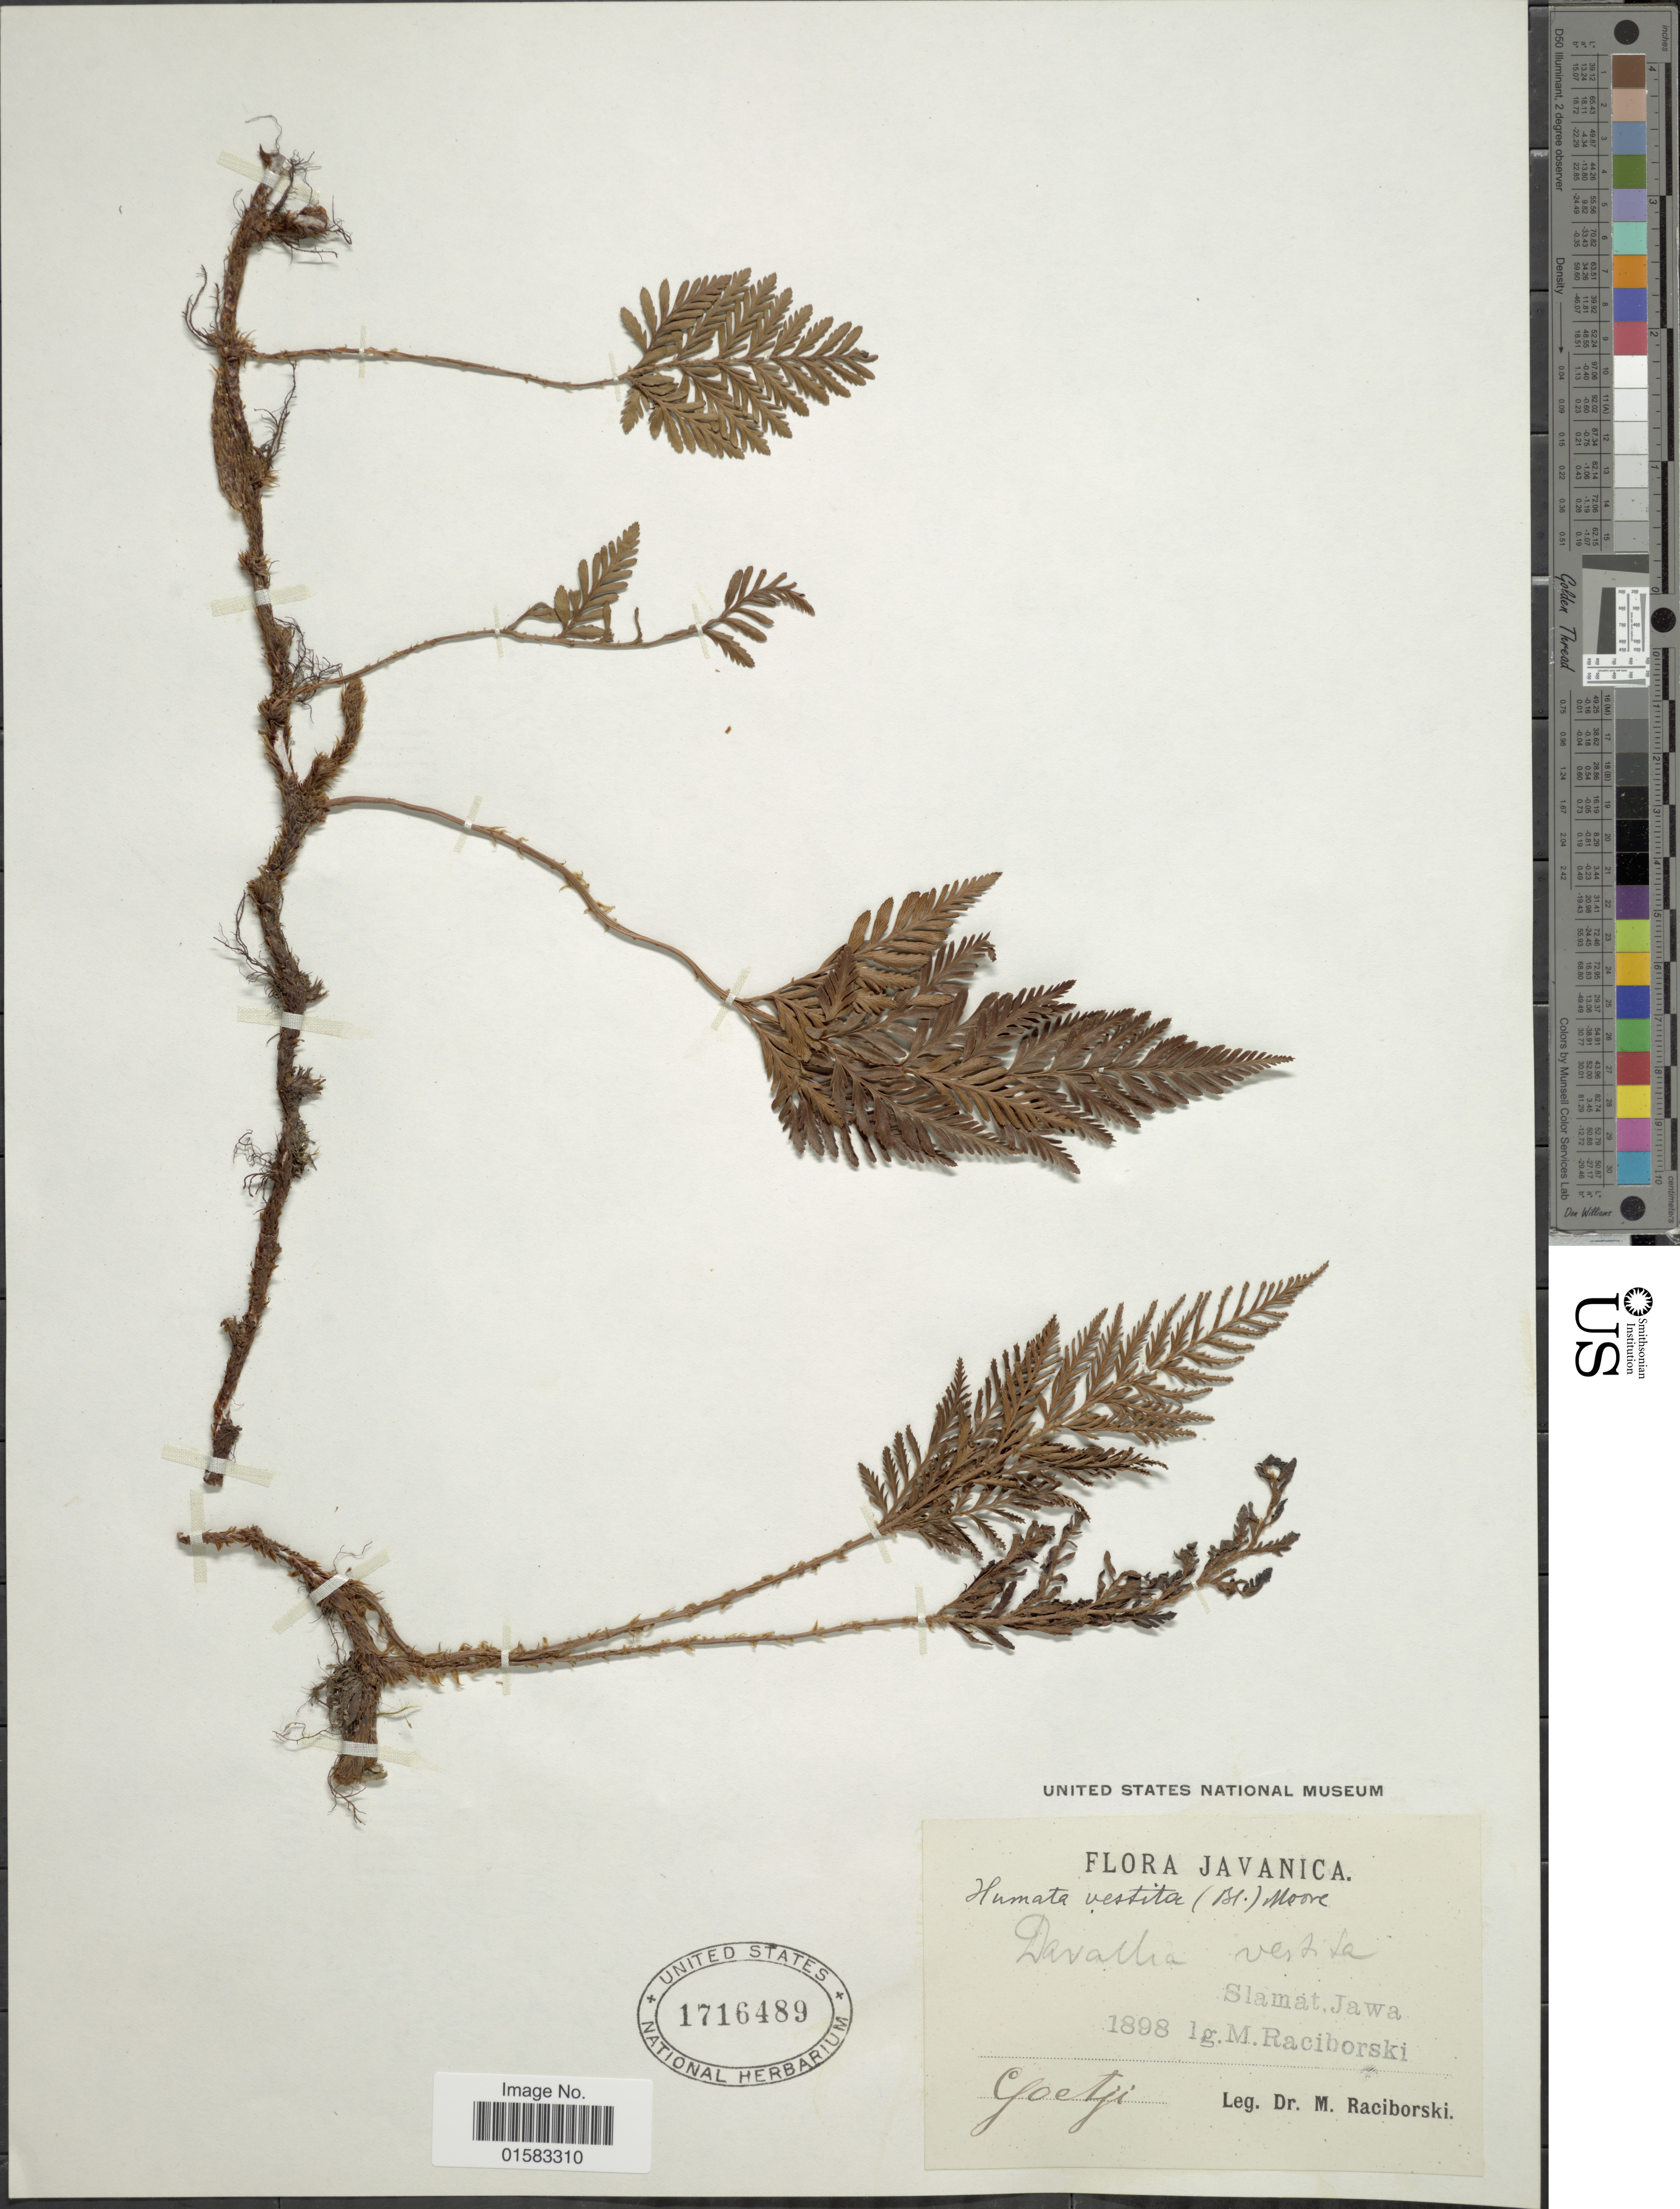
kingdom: Plantae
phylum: Tracheophyta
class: Polypodiopsida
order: Polypodiales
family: Davalliaceae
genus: Davallia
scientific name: Davallia repens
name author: (L. f.) Kuhn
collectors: M. Raciborski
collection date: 1898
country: Indonesia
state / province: Java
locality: Slamat, Jawa, Goetji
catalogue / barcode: US 1716489